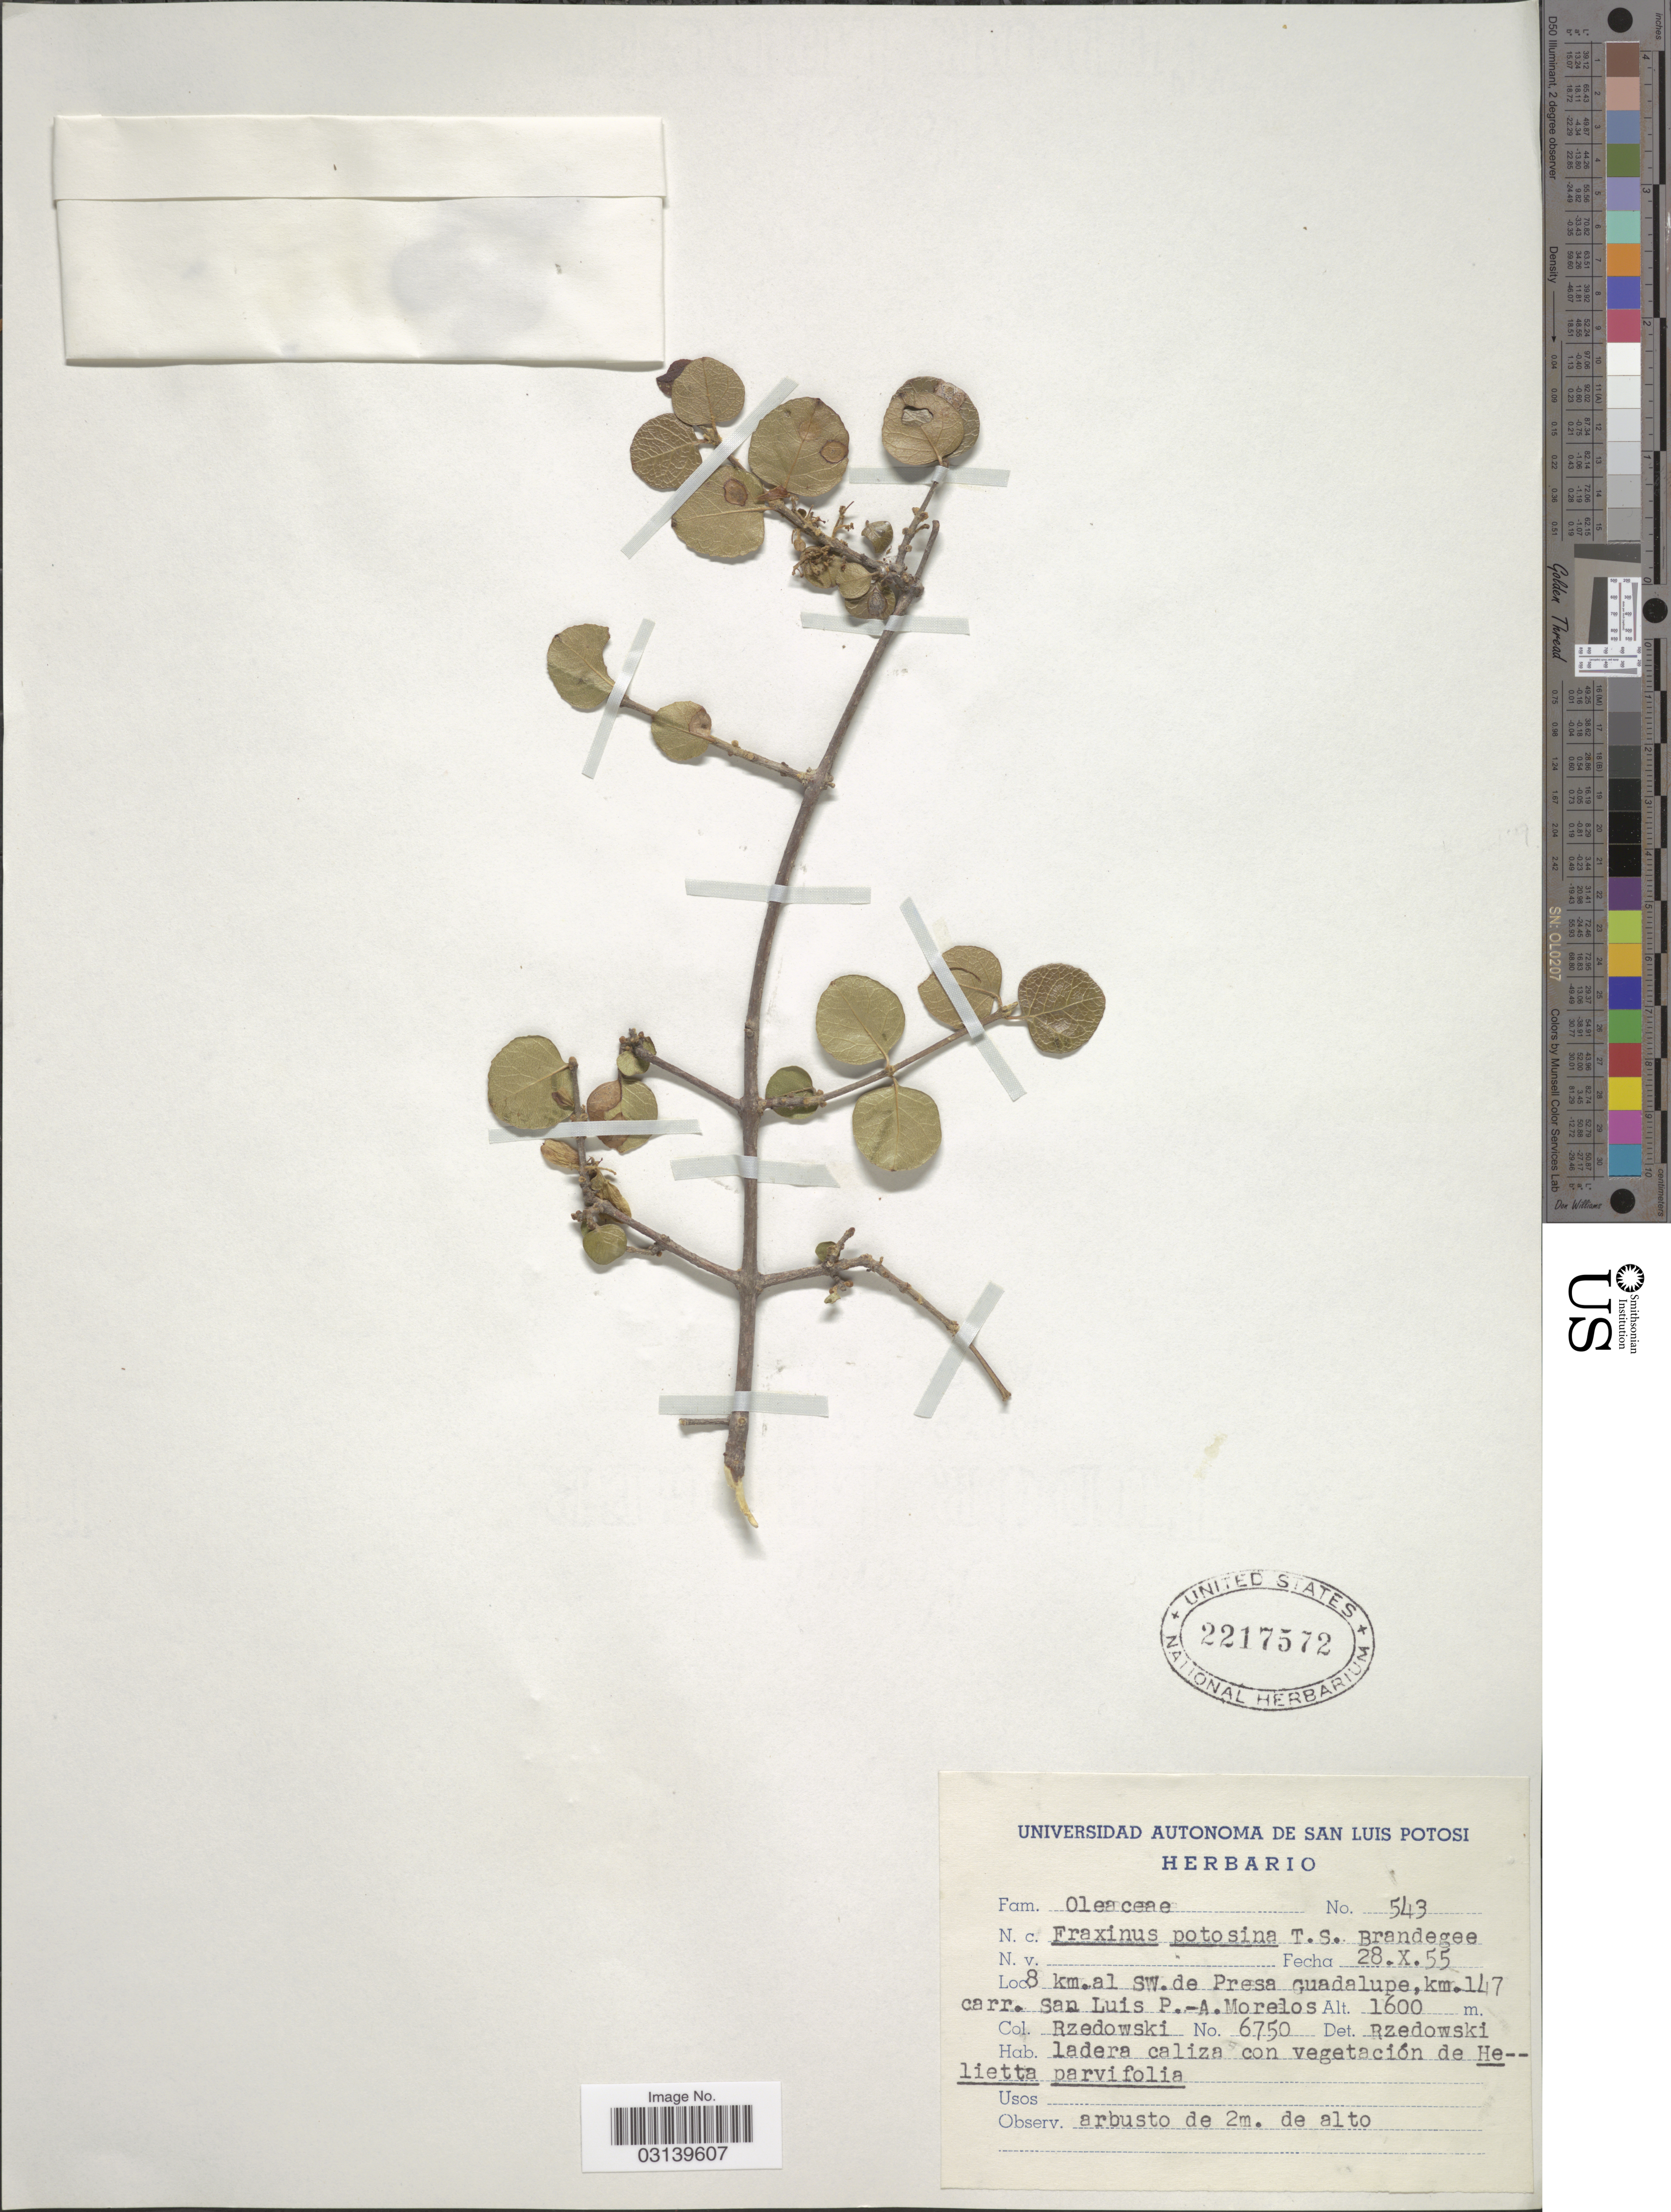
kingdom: Plantae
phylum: Tracheophyta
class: Magnoliopsida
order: Lamiales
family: Oleaceae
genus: Fraxinus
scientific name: Fraxinus potosina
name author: Brandegee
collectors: Rzedowski, --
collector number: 6750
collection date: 1955-10-28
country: Mexico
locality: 8 km. al SW. de Presa Guadalupe, km. 147 carr. San Luis P. -A. Morelos.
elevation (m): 1600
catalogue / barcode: US 2217572